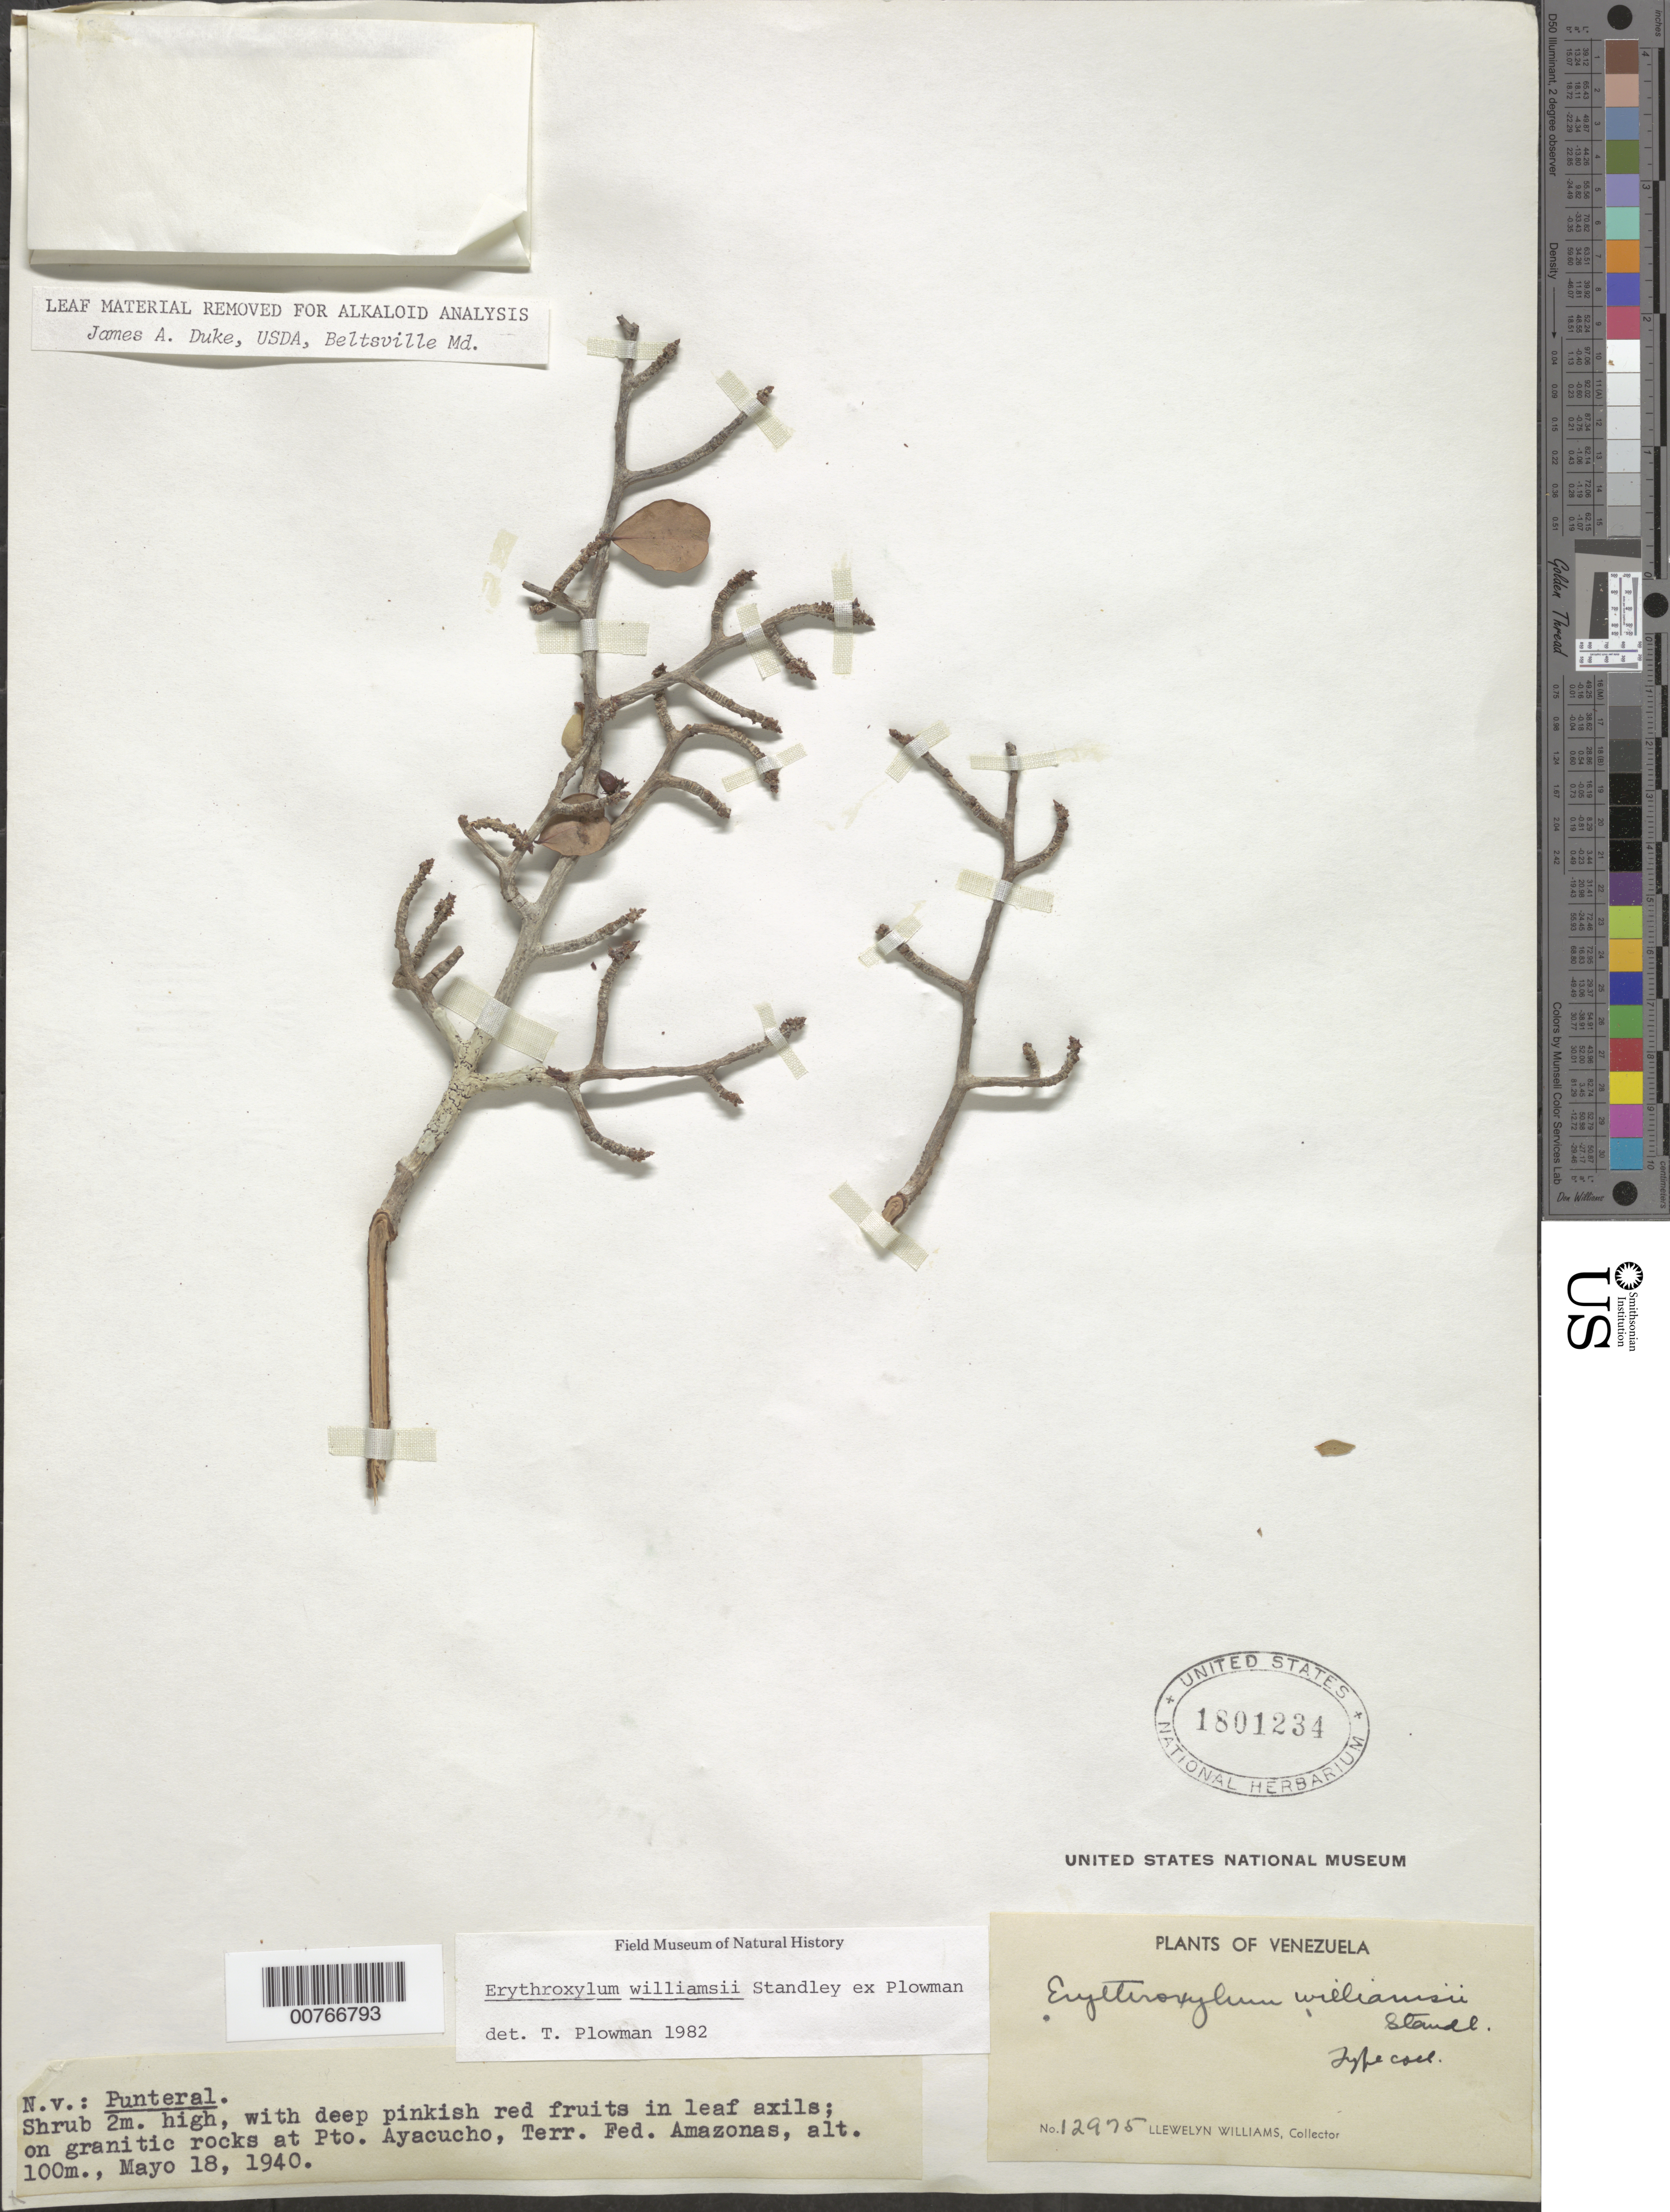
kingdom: Plantae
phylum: Tracheophyta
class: Magnoliopsida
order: Malpighiales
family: Erythroxylaceae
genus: Erythroxylum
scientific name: Erythroxylum williamsii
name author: Standl. ex Plowman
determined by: Plowman, Timothy C.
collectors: Ll. Williams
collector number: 12975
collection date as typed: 18-May-40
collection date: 1940-05-18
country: Venezuela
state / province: Amazonas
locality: Puerto Ayacucho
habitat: Granitic rocks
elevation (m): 100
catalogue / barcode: US 1801234